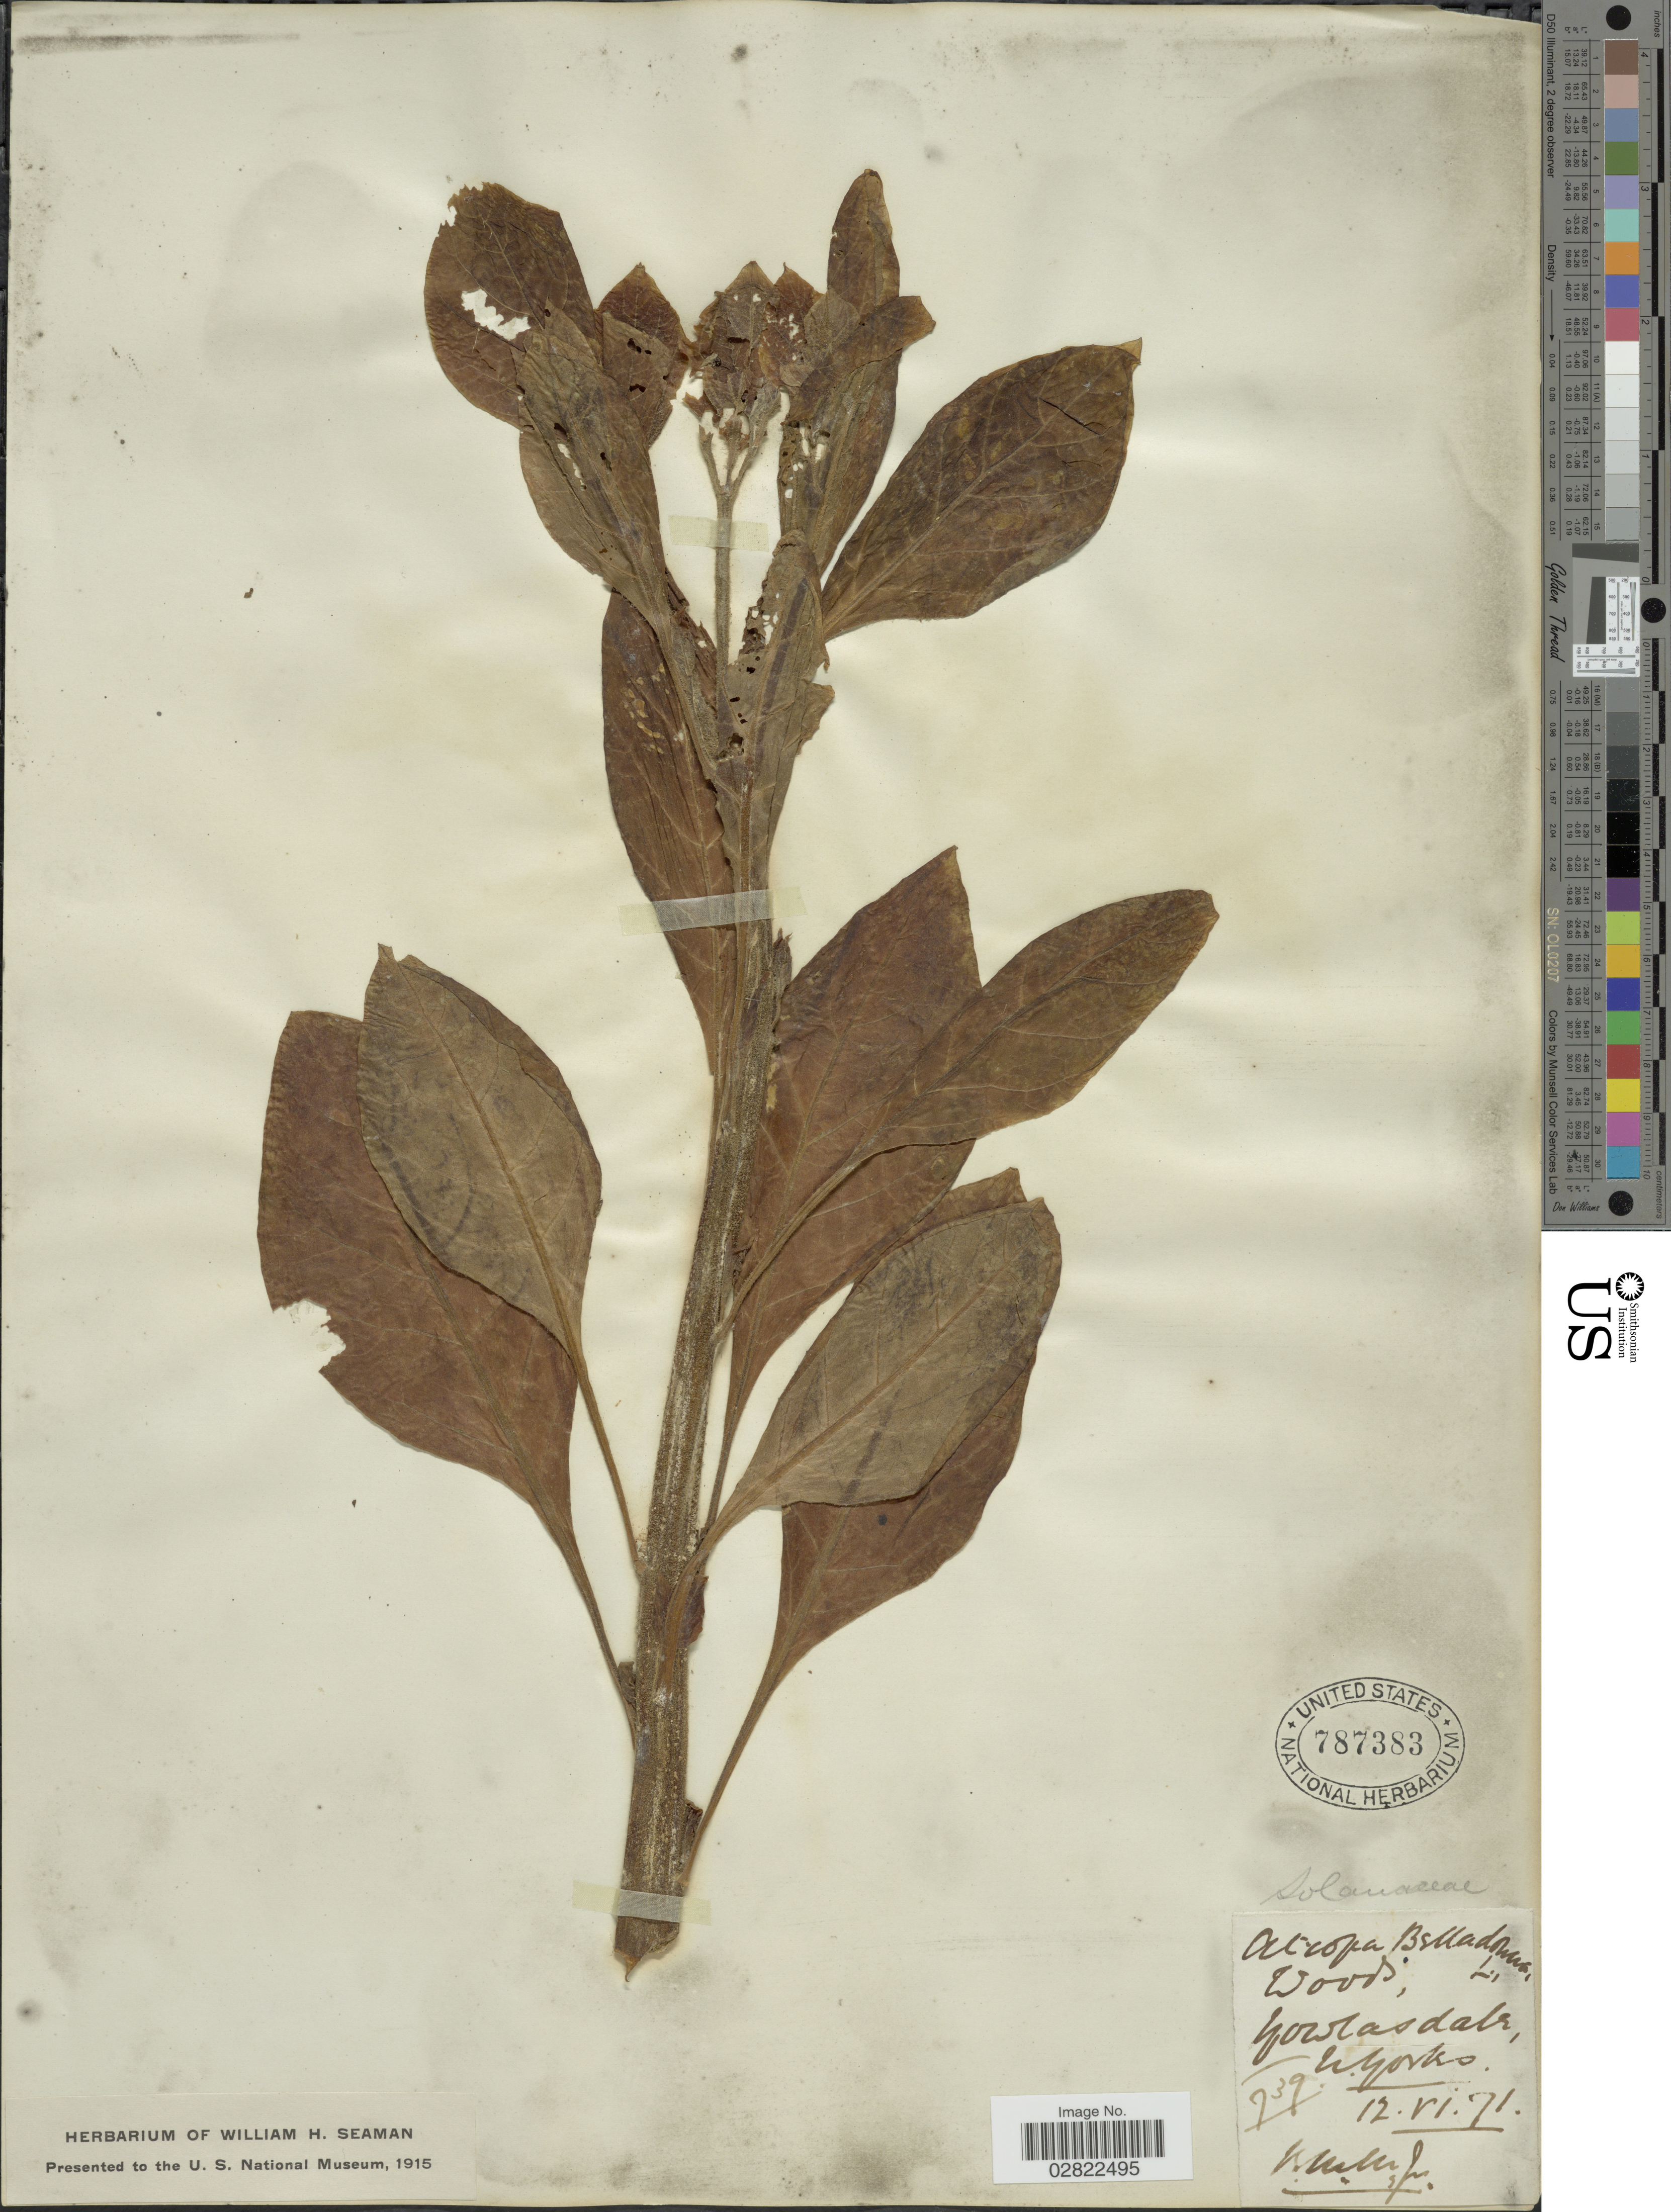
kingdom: Plantae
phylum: Tracheophyta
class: Magnoliopsida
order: Solanales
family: Solanaceae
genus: Atropa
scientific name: Atropa belladonna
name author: L.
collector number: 739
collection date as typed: Transcribed d/m/y: 12/6/71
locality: Gowlasdale, Wyorko [interpreted]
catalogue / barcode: US 787383